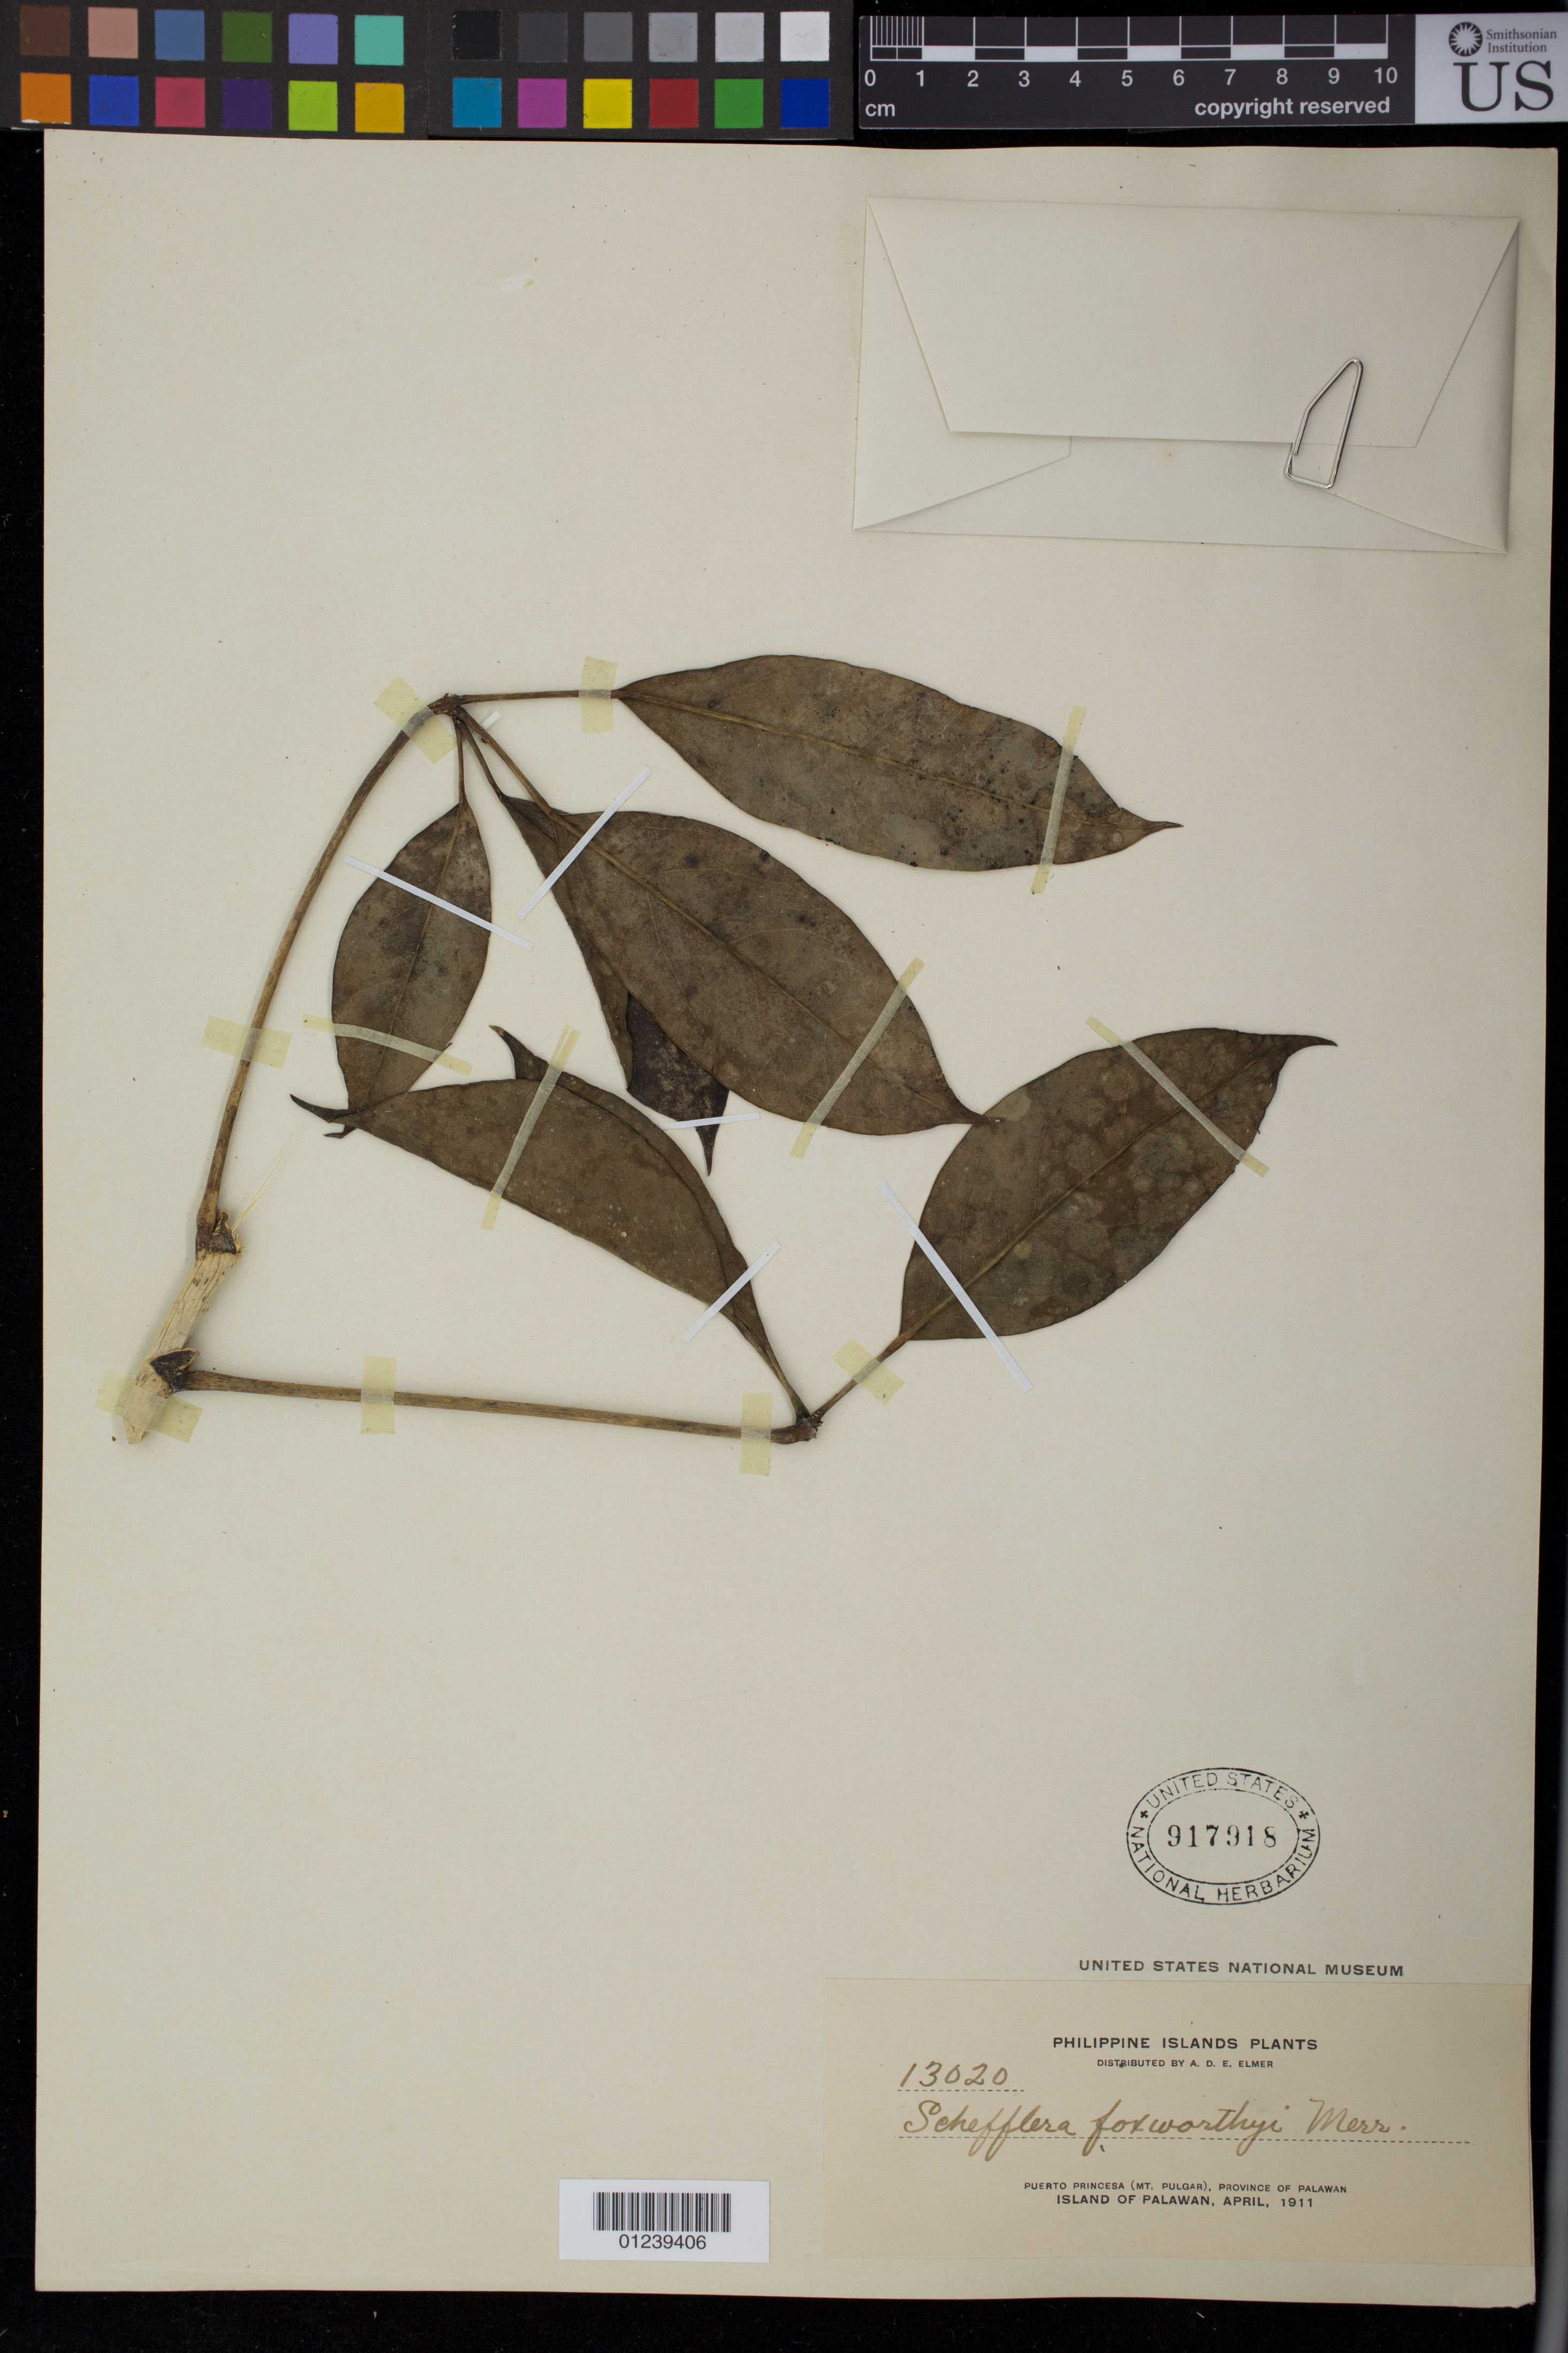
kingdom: Plantae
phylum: Tracheophyta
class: Magnoliopsida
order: Apiales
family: Araliaceae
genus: Schefflera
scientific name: Schefflera foxworthyi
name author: Merr.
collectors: A. D. E. Elmer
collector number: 13020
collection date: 1911-04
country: Philippines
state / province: Mimaropa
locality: Puerto Princesa (Mt. Pulgar), Province of Palawan, Island of Palawan.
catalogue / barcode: US 917918